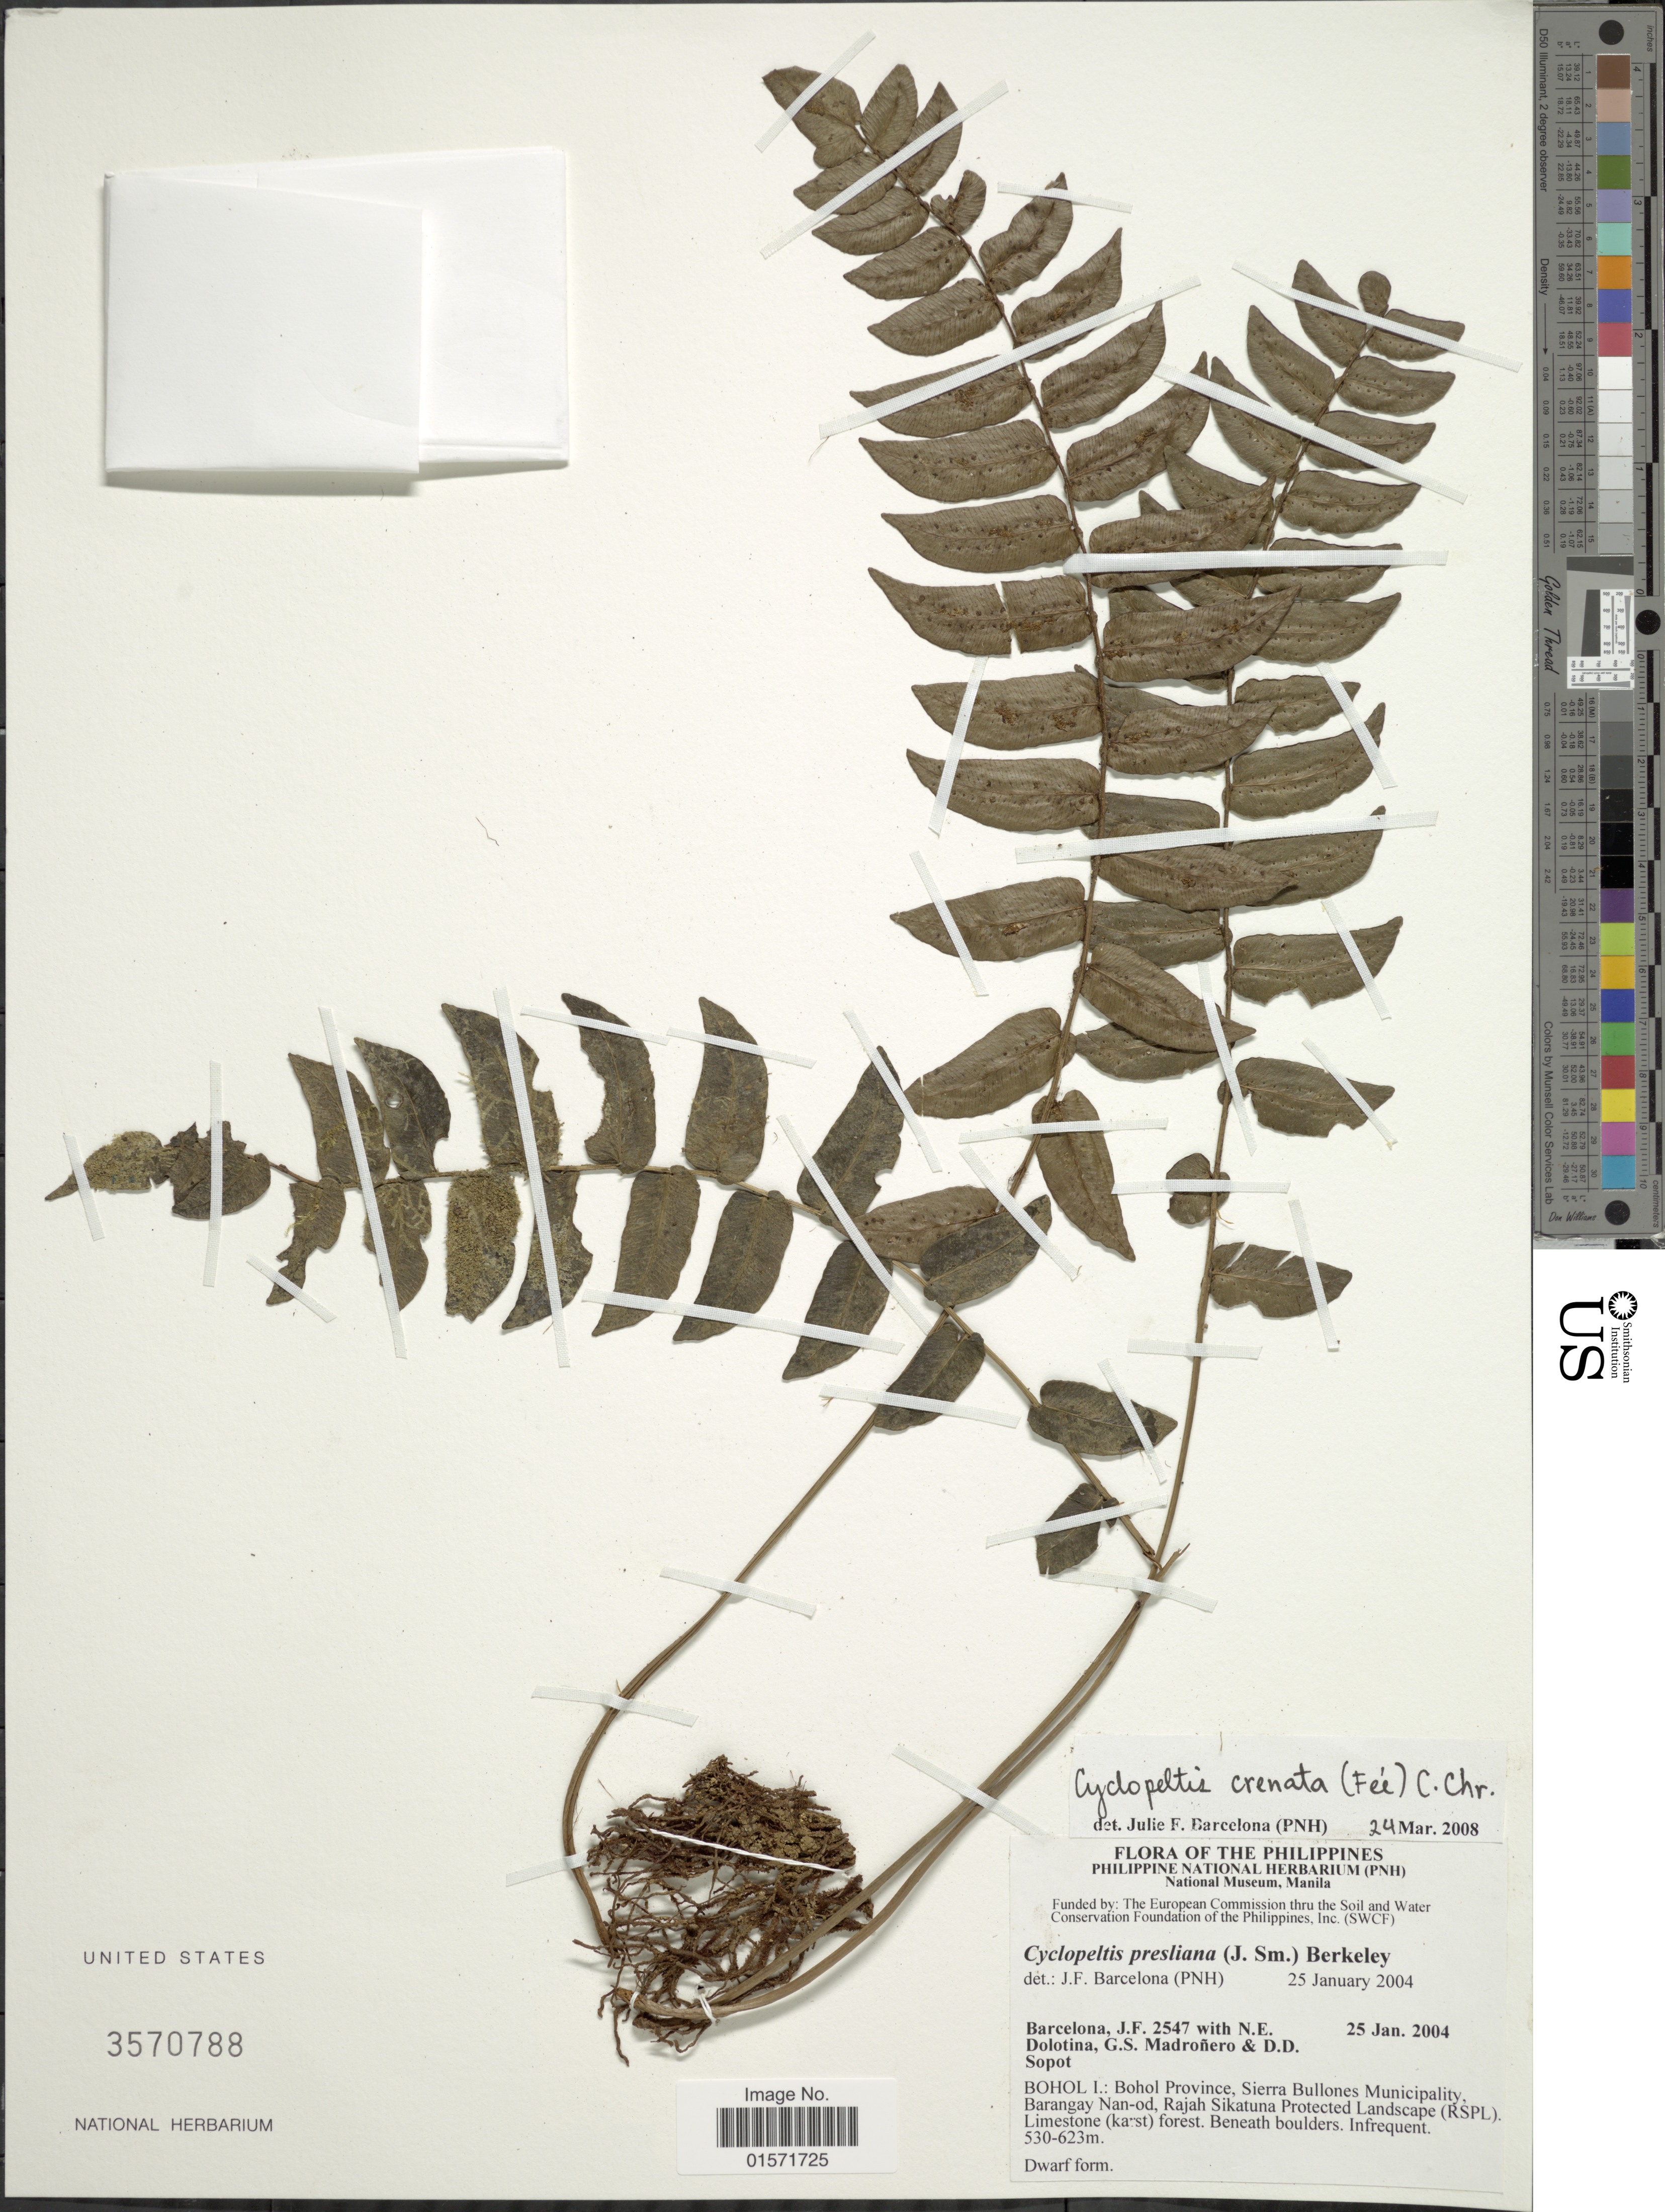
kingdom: Plantae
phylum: Tracheophyta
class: Polypodiopsida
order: Polypodiales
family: Lomariopsidaceae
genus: Cyclopeltis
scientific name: Cyclopeltis presliana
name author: (Mett.) Berkeley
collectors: J. F. Barcelona, N. Dolotina, G. Madroñero & D. Sopot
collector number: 2547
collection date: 2004-01-25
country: Philippines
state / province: Central Visayas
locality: Bohol I.: Bohol Province, Sierra Bullones Municipality, Barangay Nan-od, rajah Sikatuna Protected Landscape (RSPL)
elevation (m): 530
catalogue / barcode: US 3570788